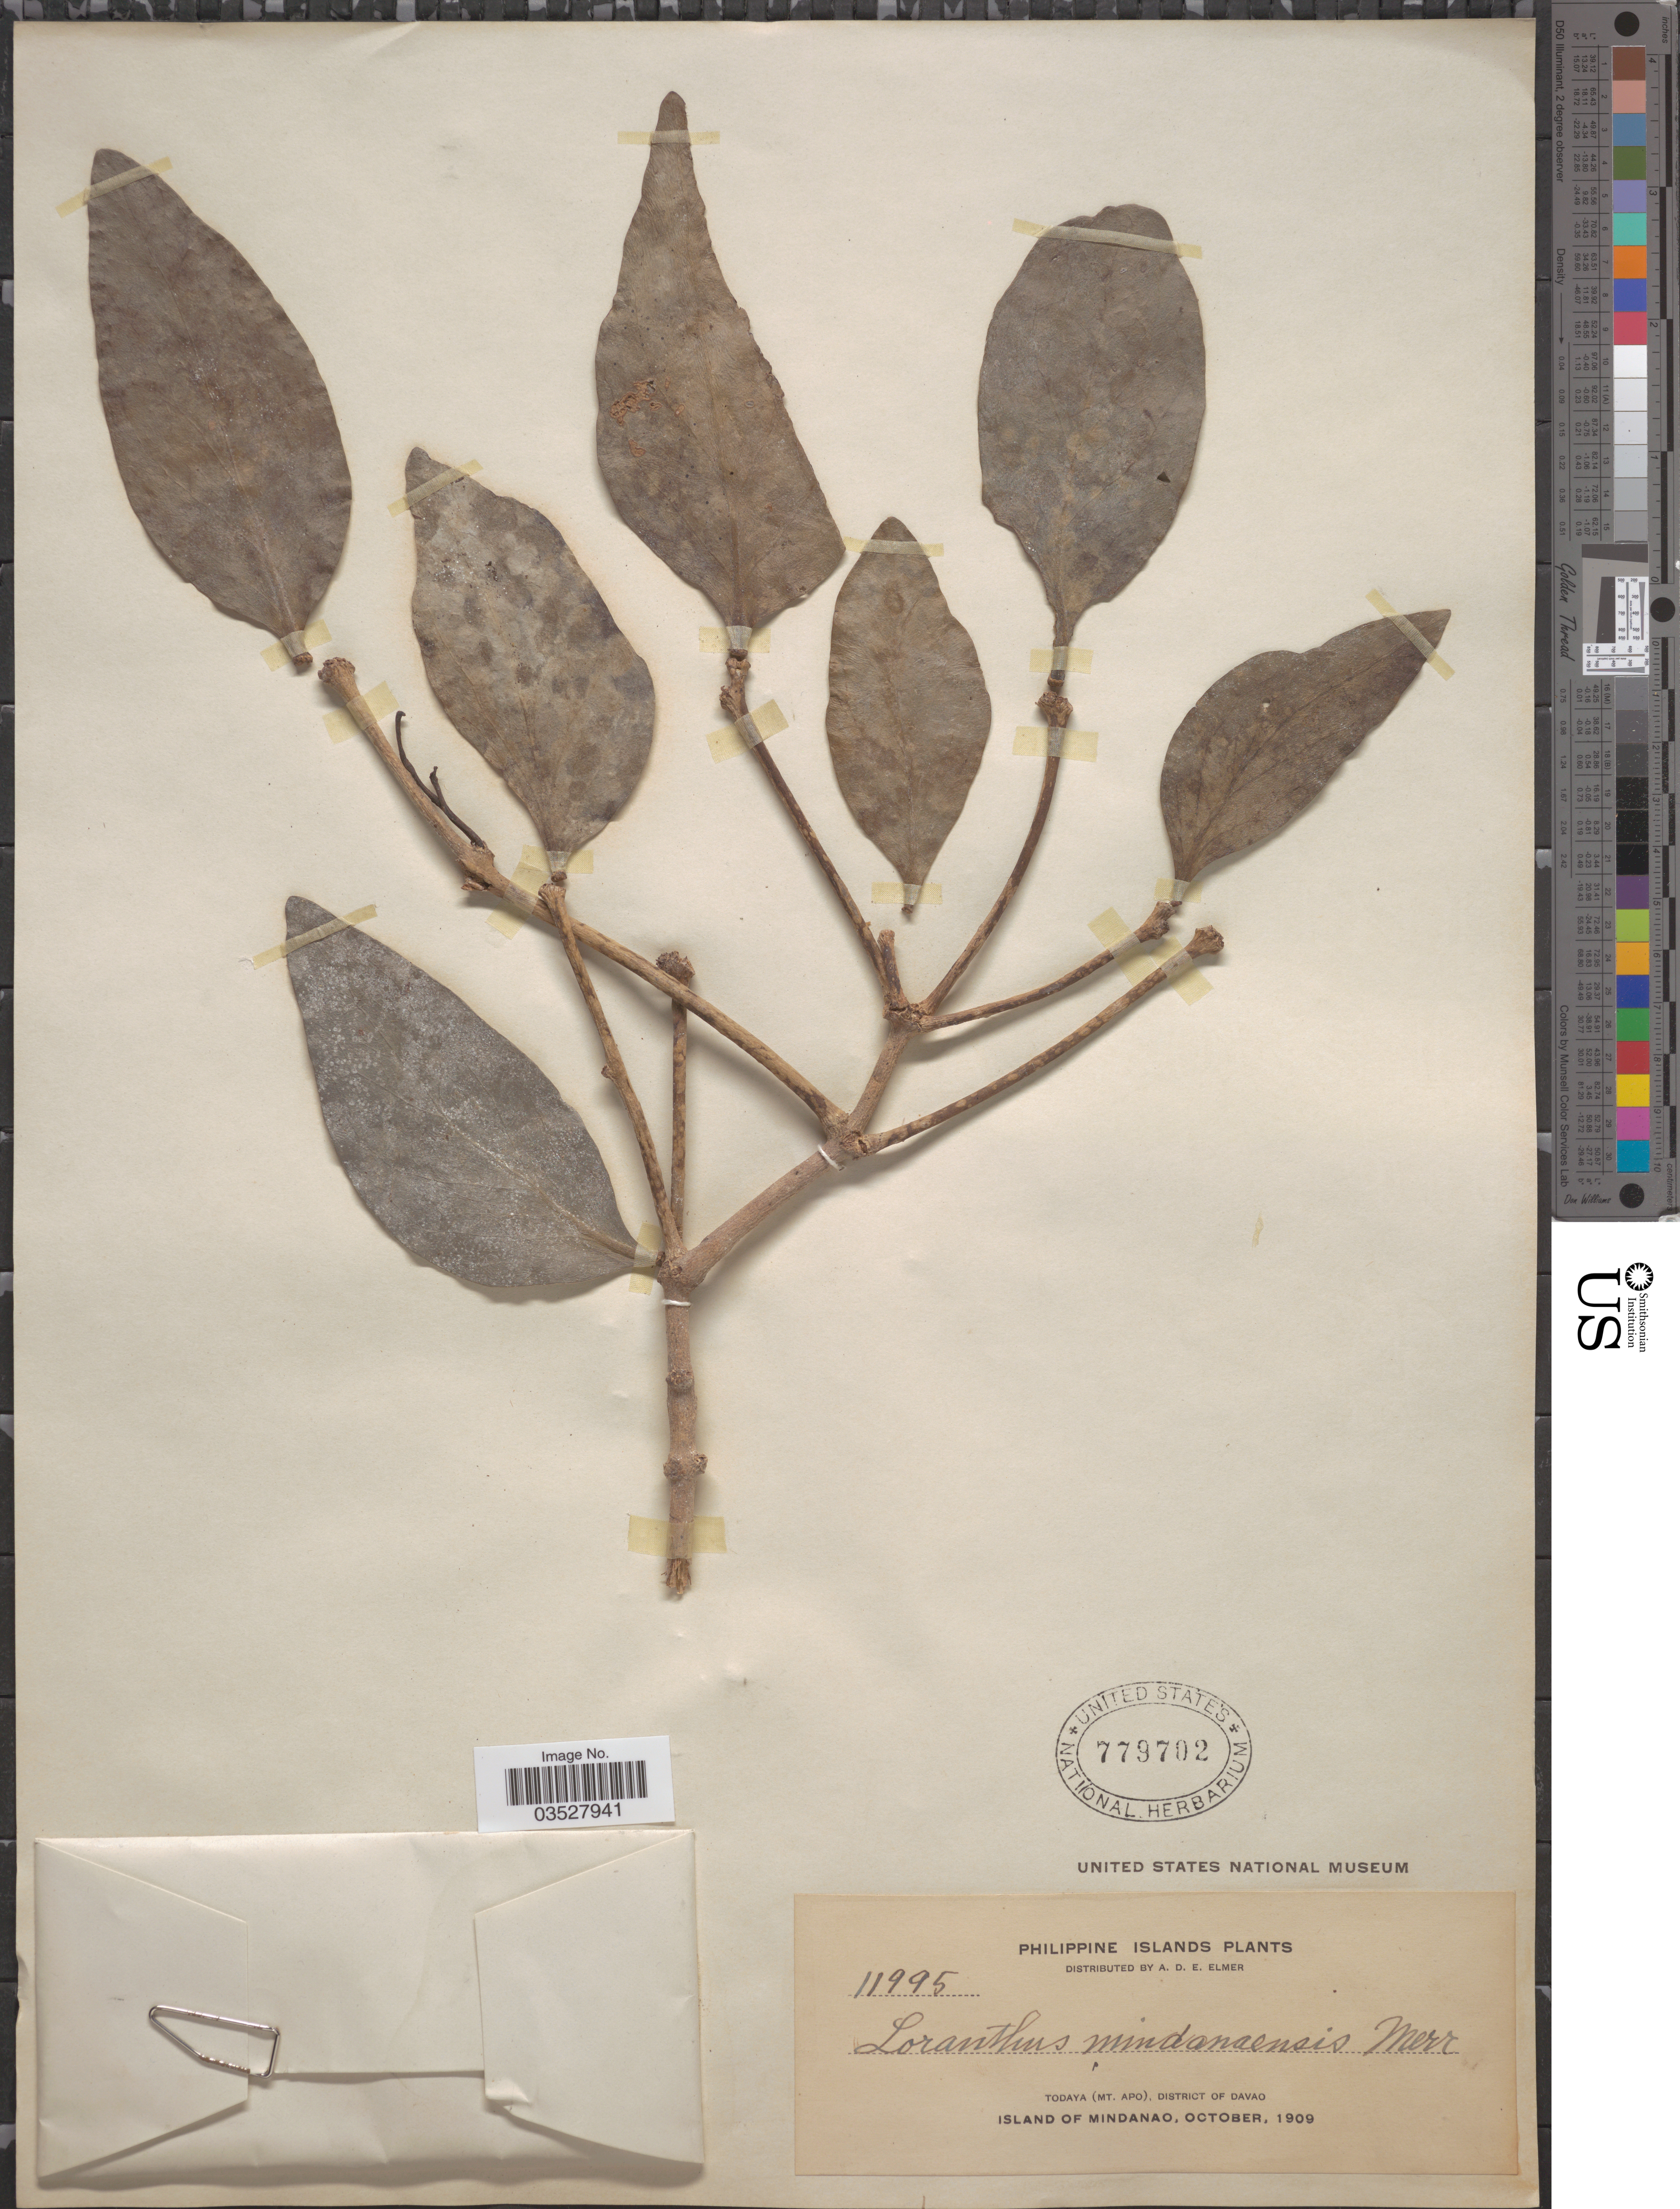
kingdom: Plantae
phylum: Tracheophyta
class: Magnoliopsida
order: Santalales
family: Loranthaceae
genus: Decaisnina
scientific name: Decaisnina cumingii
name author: (Tiegh.) Barlow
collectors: A. D. E. Elmer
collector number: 11995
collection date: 1909-10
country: Philippines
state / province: Davao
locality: Todaya (Mt. Apo), District of Davao. Island of Mindanao.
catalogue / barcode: US 779702